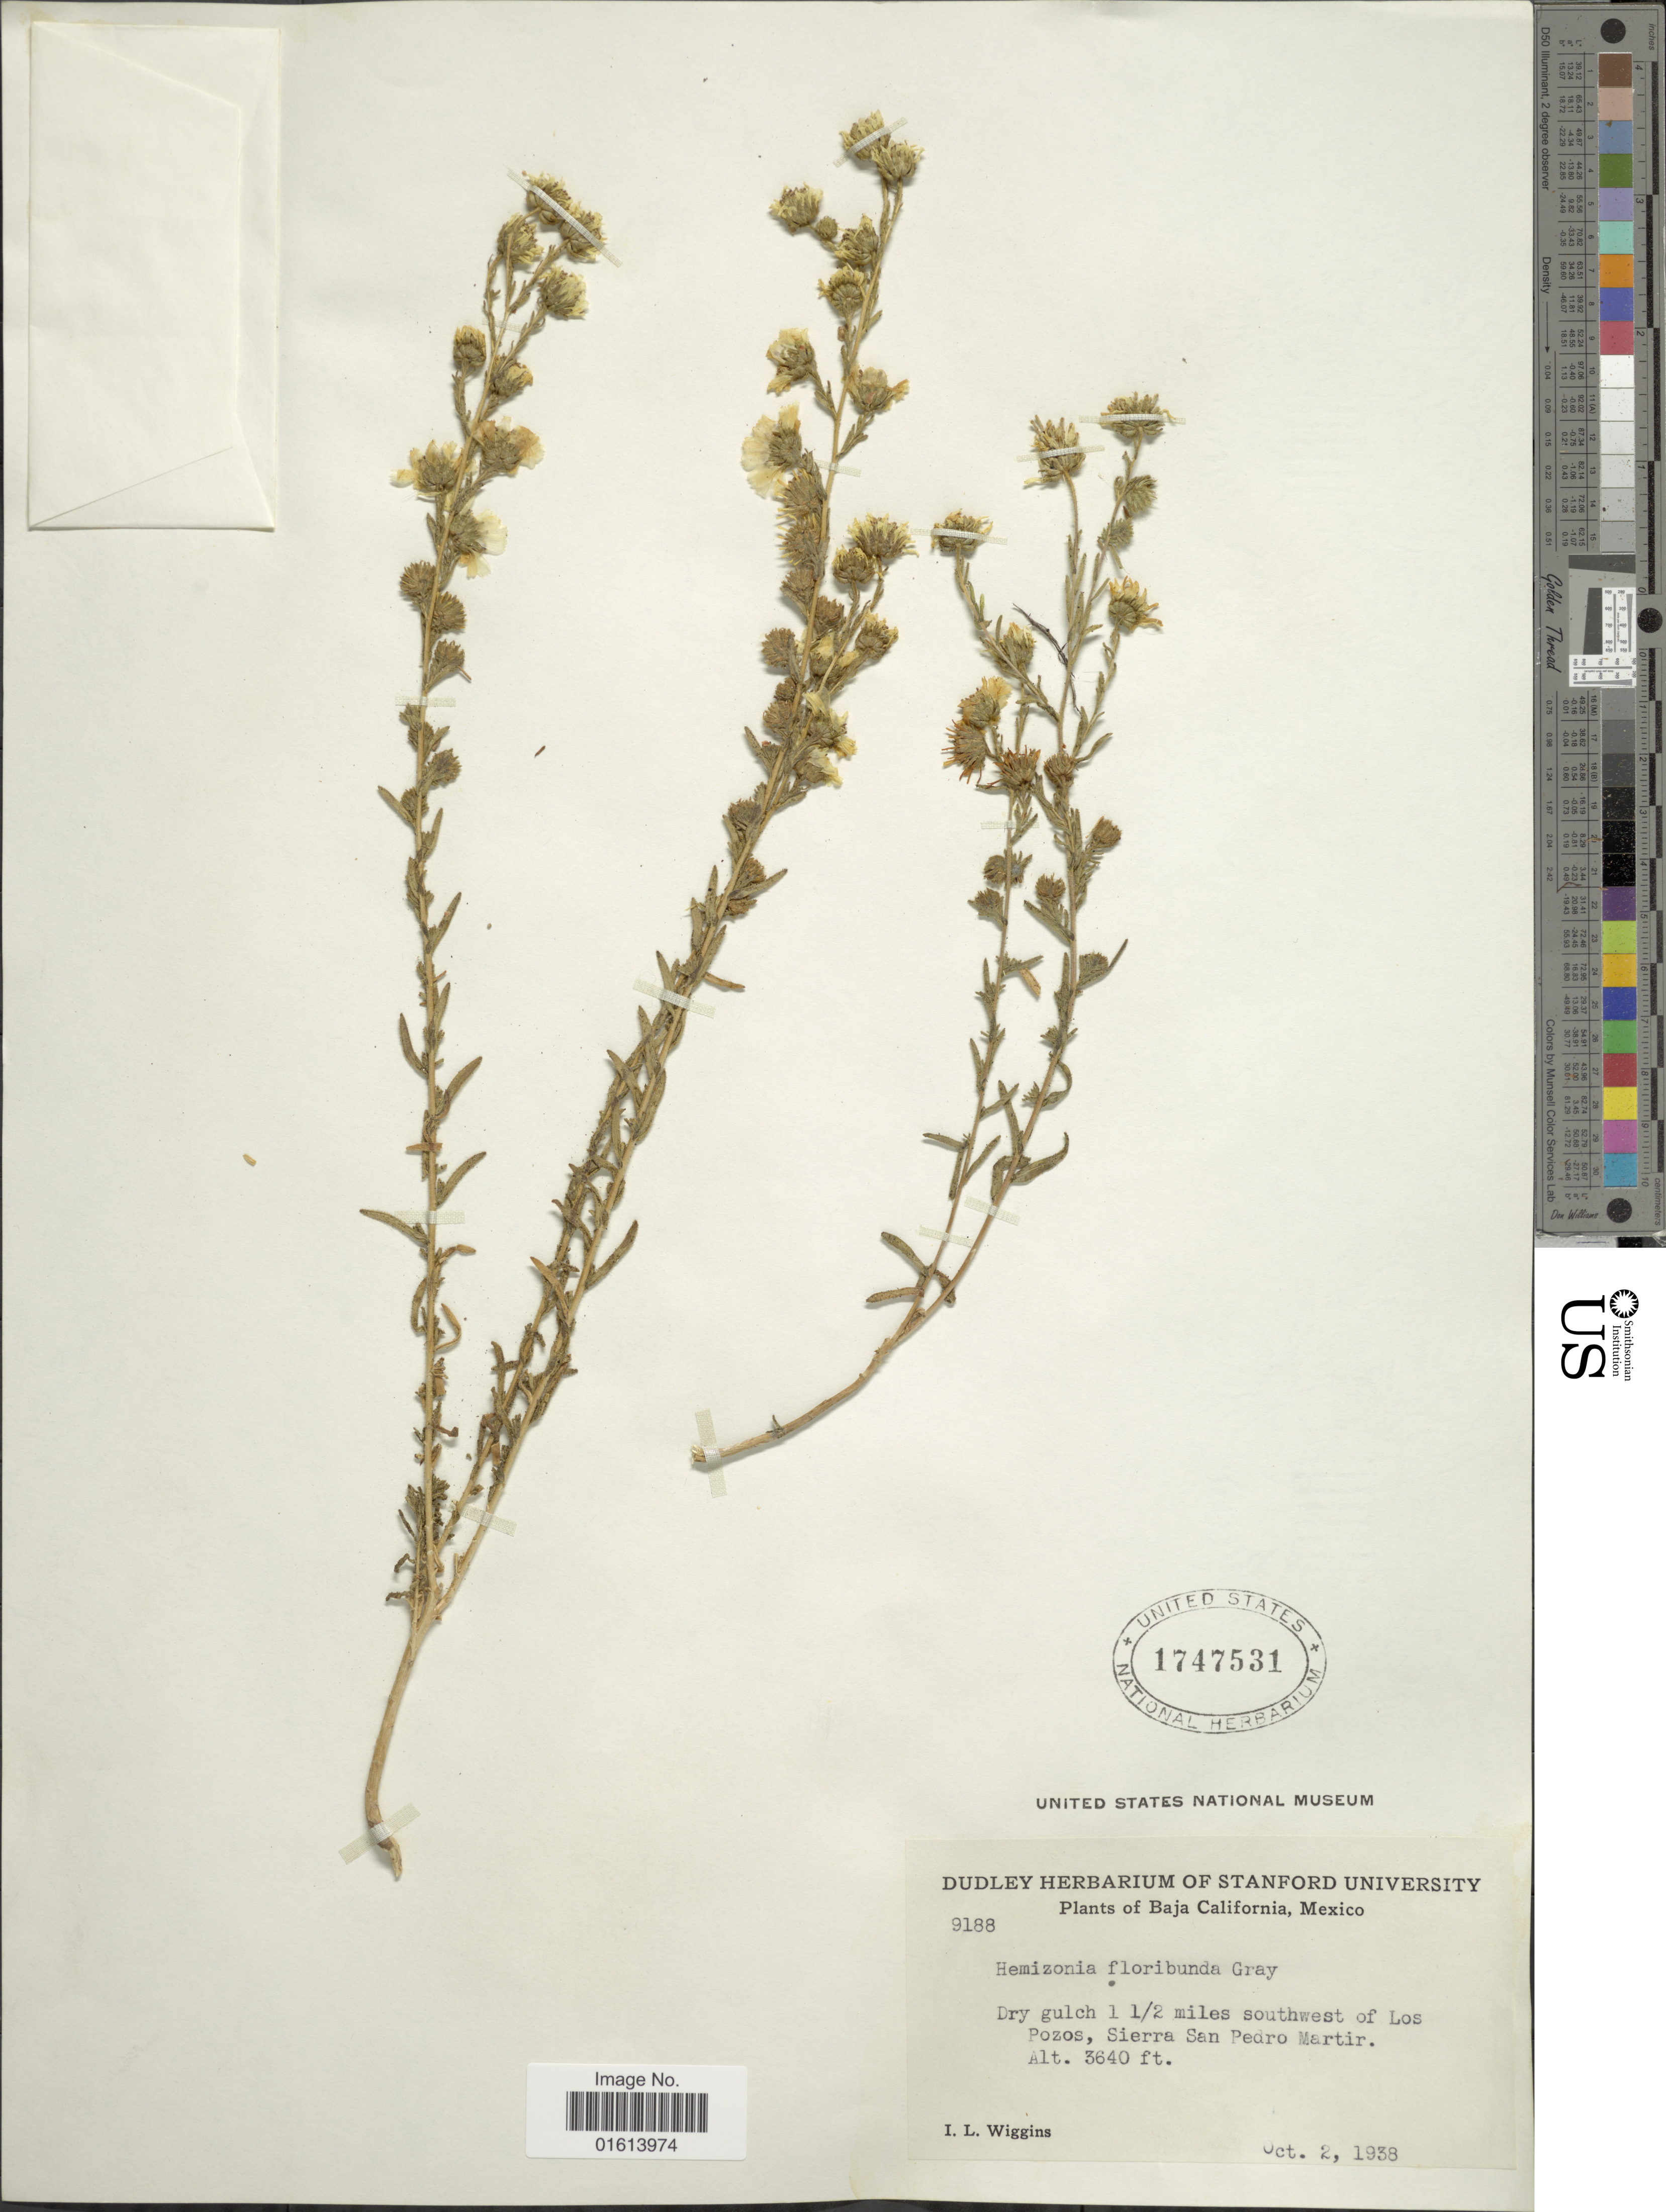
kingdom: Plantae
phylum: Tracheophyta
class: Magnoliopsida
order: Asterales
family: Asteraceae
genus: Deinandra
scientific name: Deinandra floribunda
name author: (A. Gray) Davidson & Moxley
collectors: I. L. Wiggins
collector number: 9188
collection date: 1938-10-02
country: Mexico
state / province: Baja California Norte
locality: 1 1/2 miles southwest of Los Pozos, Sierra San Pedro Martir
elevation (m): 1109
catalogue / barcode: US 1747531